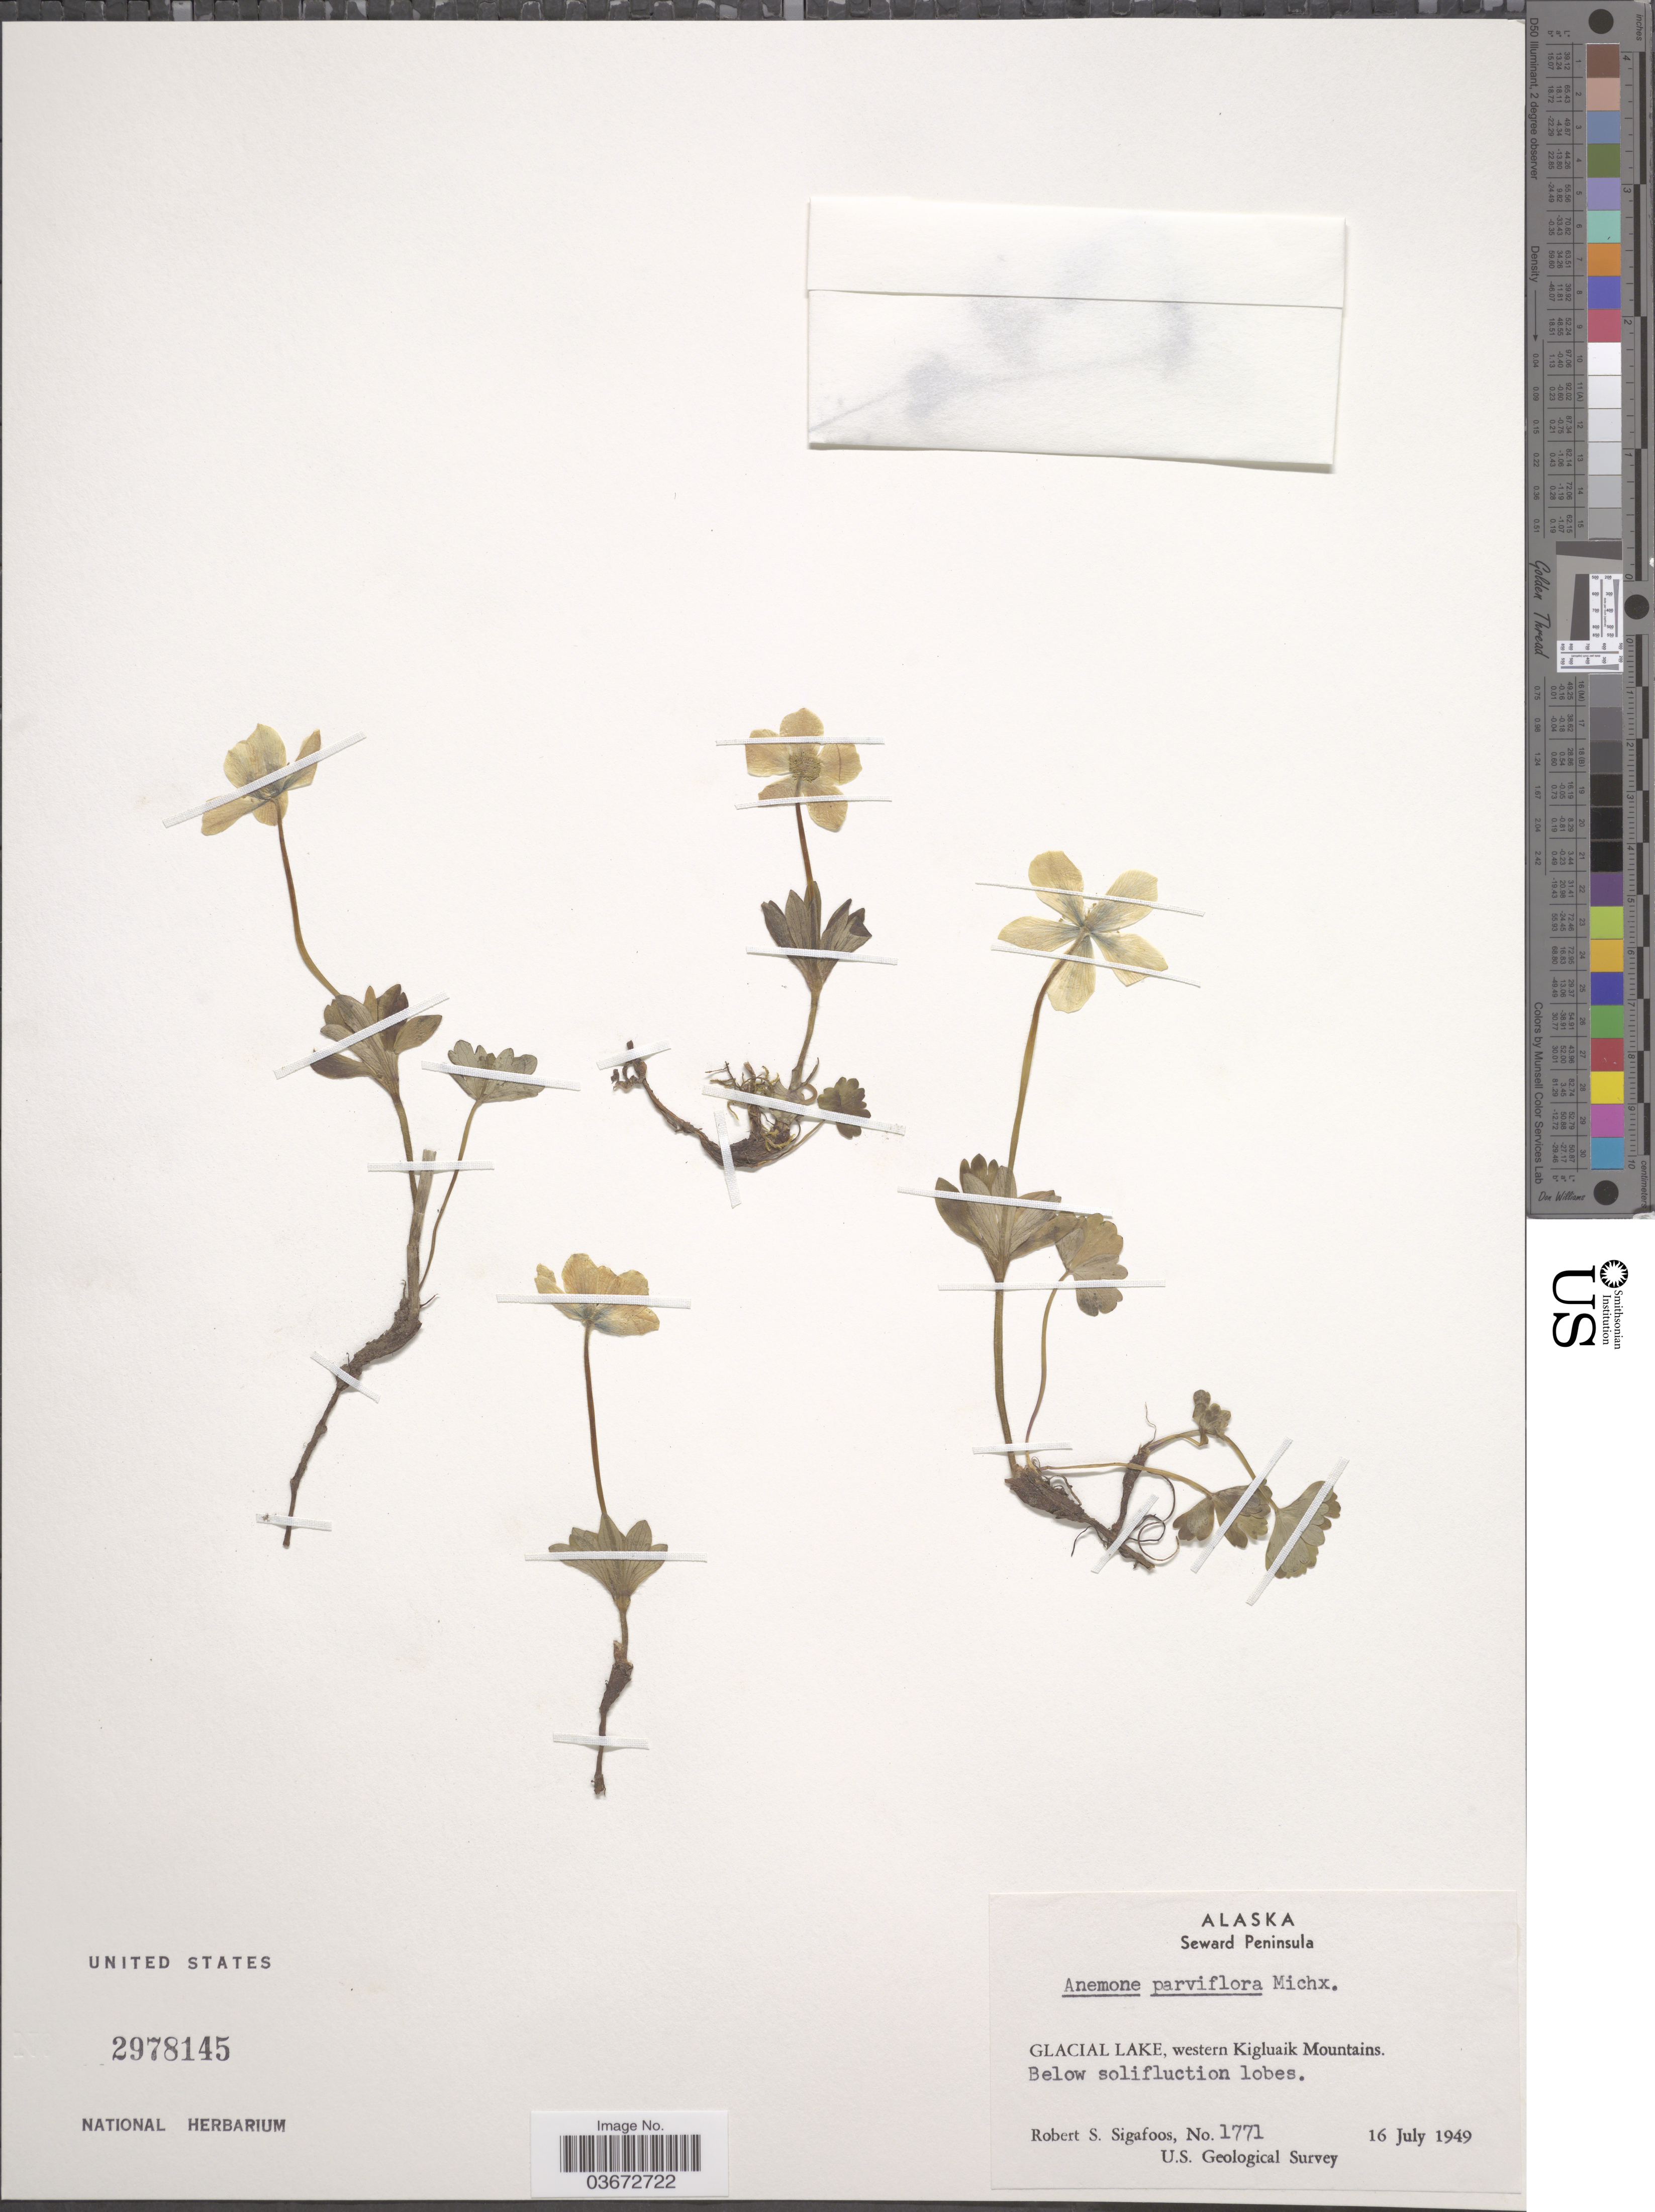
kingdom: Plantae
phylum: Tracheophyta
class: Magnoliopsida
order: Ranunculales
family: Ranunculaceae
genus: Anemone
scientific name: Anemone parviflora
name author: Michx.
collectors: R. Sigafoos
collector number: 1771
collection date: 1949-07-16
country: United States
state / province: Alaska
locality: Seward Peninsula. Glacial Lake, western Kigluaik Mountains.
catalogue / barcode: US 2978145